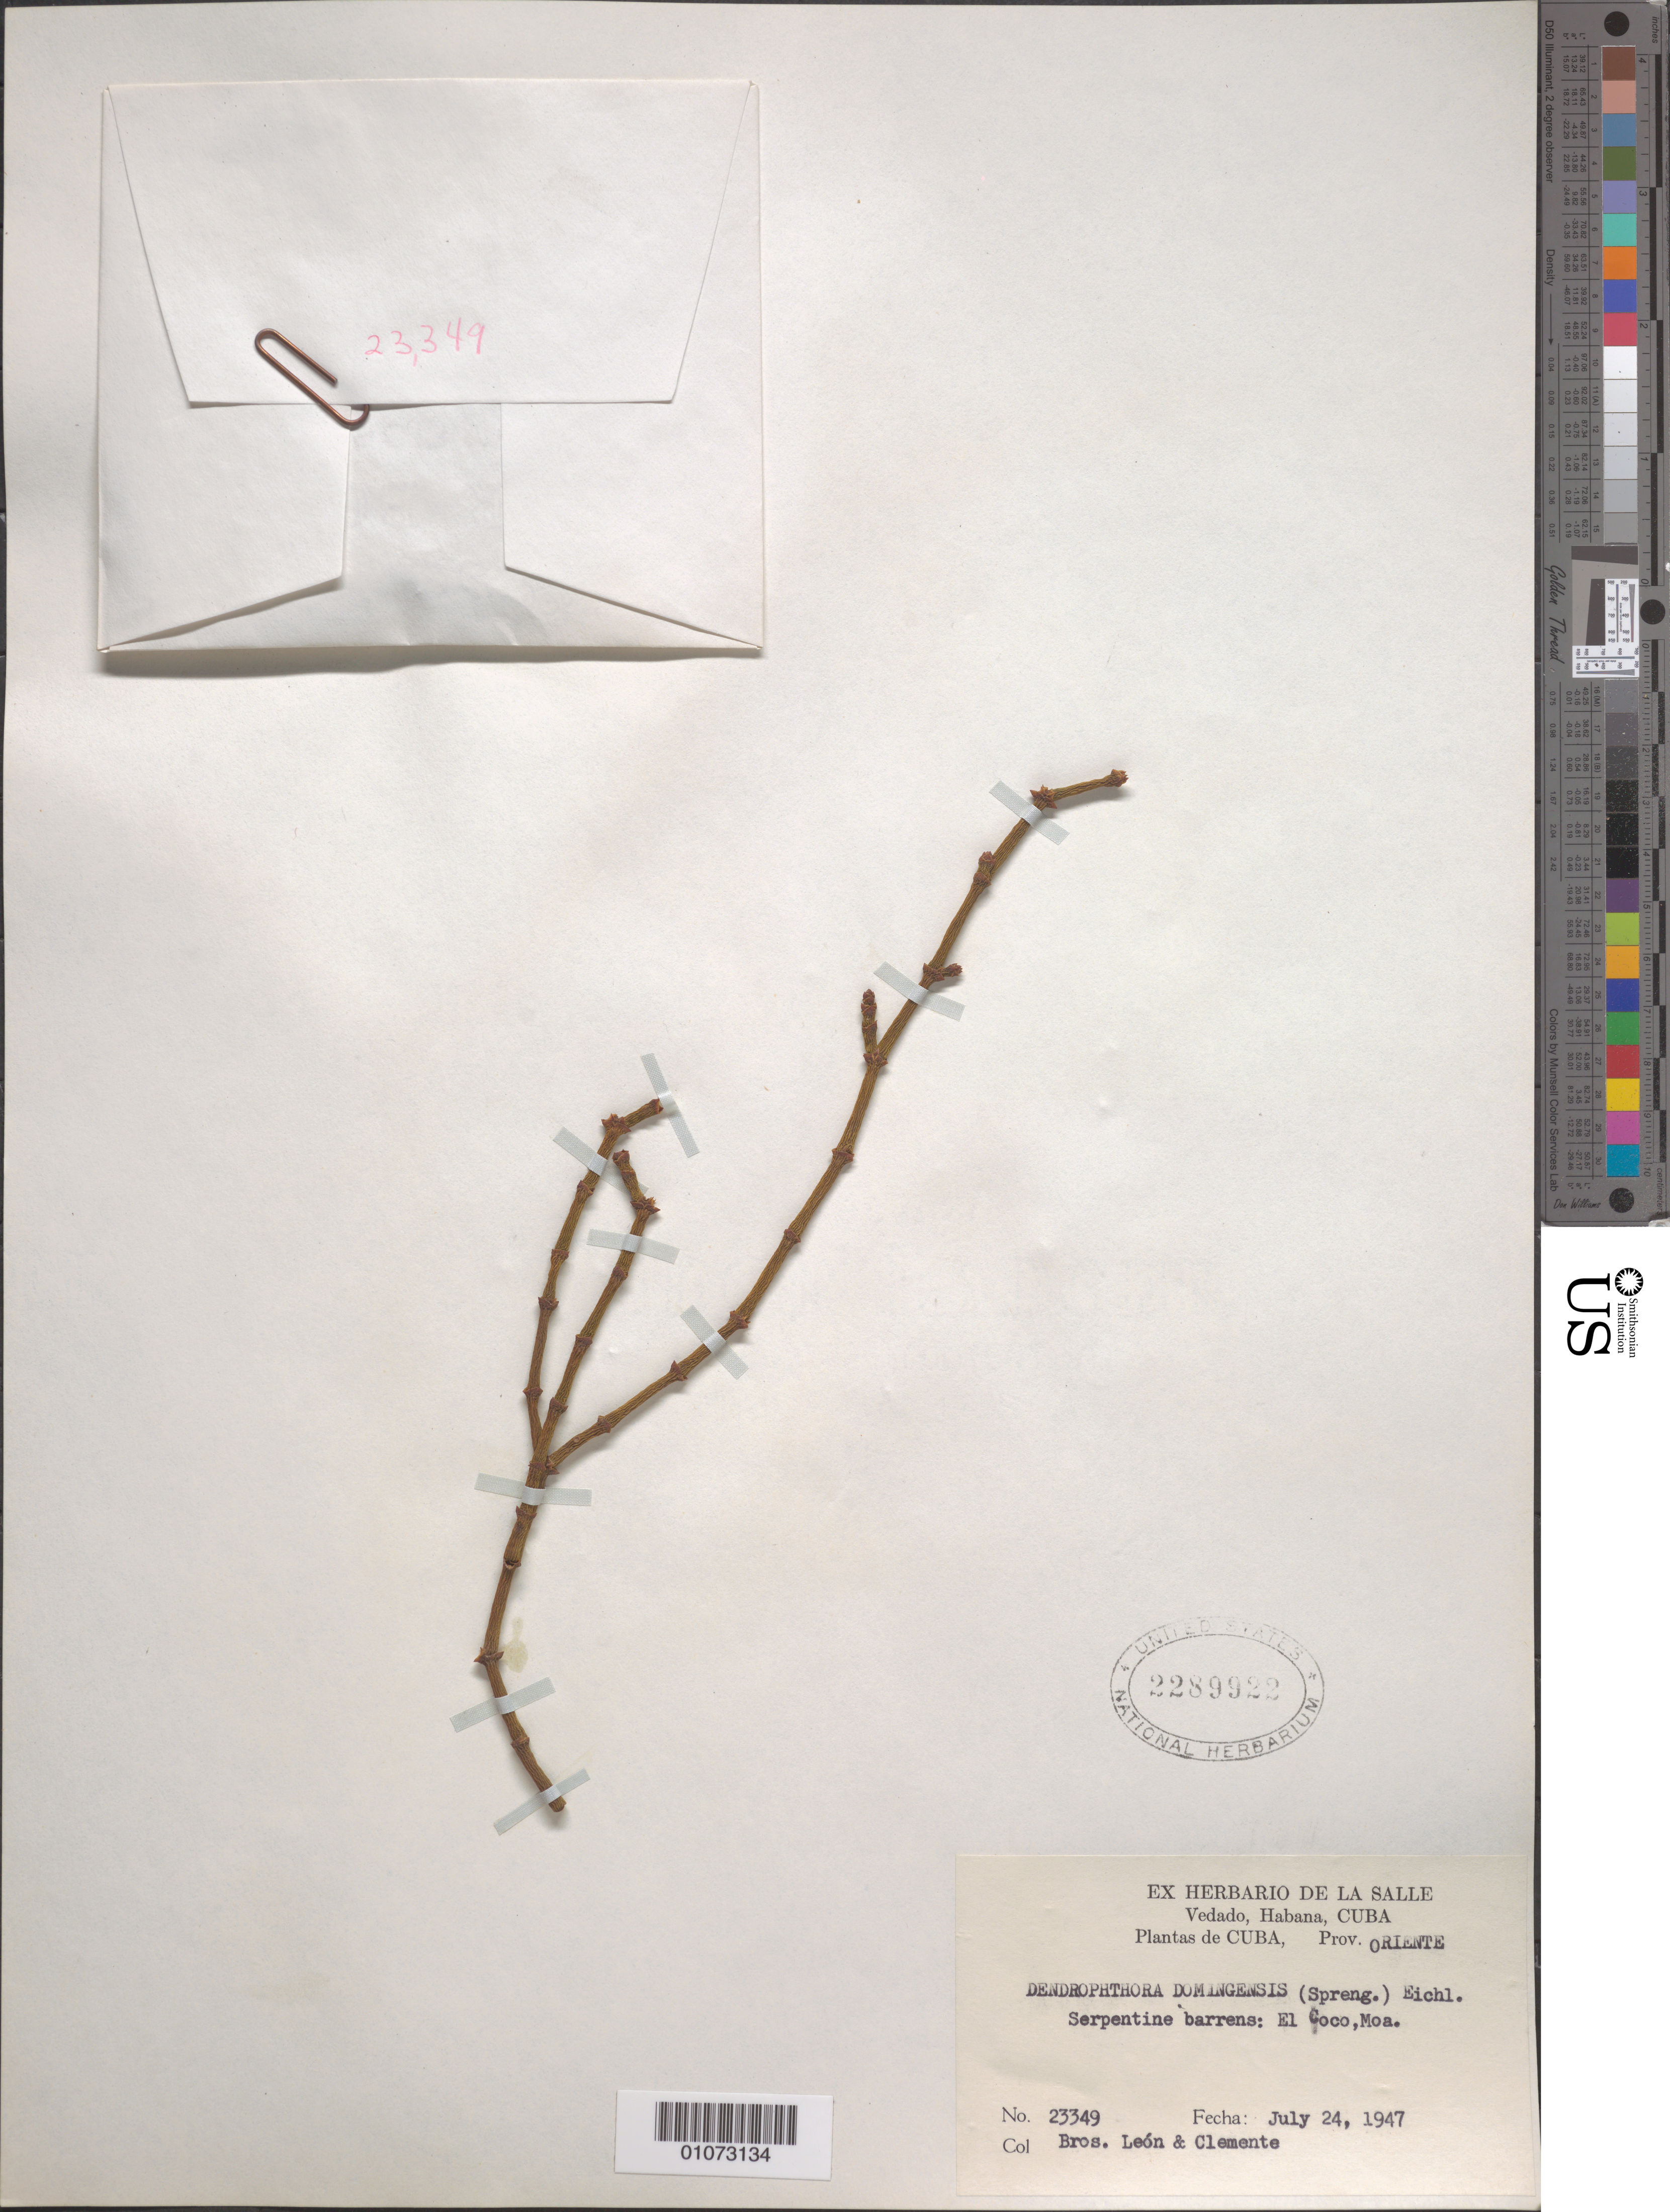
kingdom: Plantae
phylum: Tracheophyta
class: Magnoliopsida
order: Santalales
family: Viscaceae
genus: Dendrophthora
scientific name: Dendrophthora domingensis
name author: (Spreng.) Eichler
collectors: Bro. León & Bro. Clemente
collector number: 23349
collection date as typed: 24 Jul 1947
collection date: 1947-07-24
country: Cuba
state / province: Holguín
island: Cuba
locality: Serpentine barrens: El Coco, Moa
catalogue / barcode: US 2289922